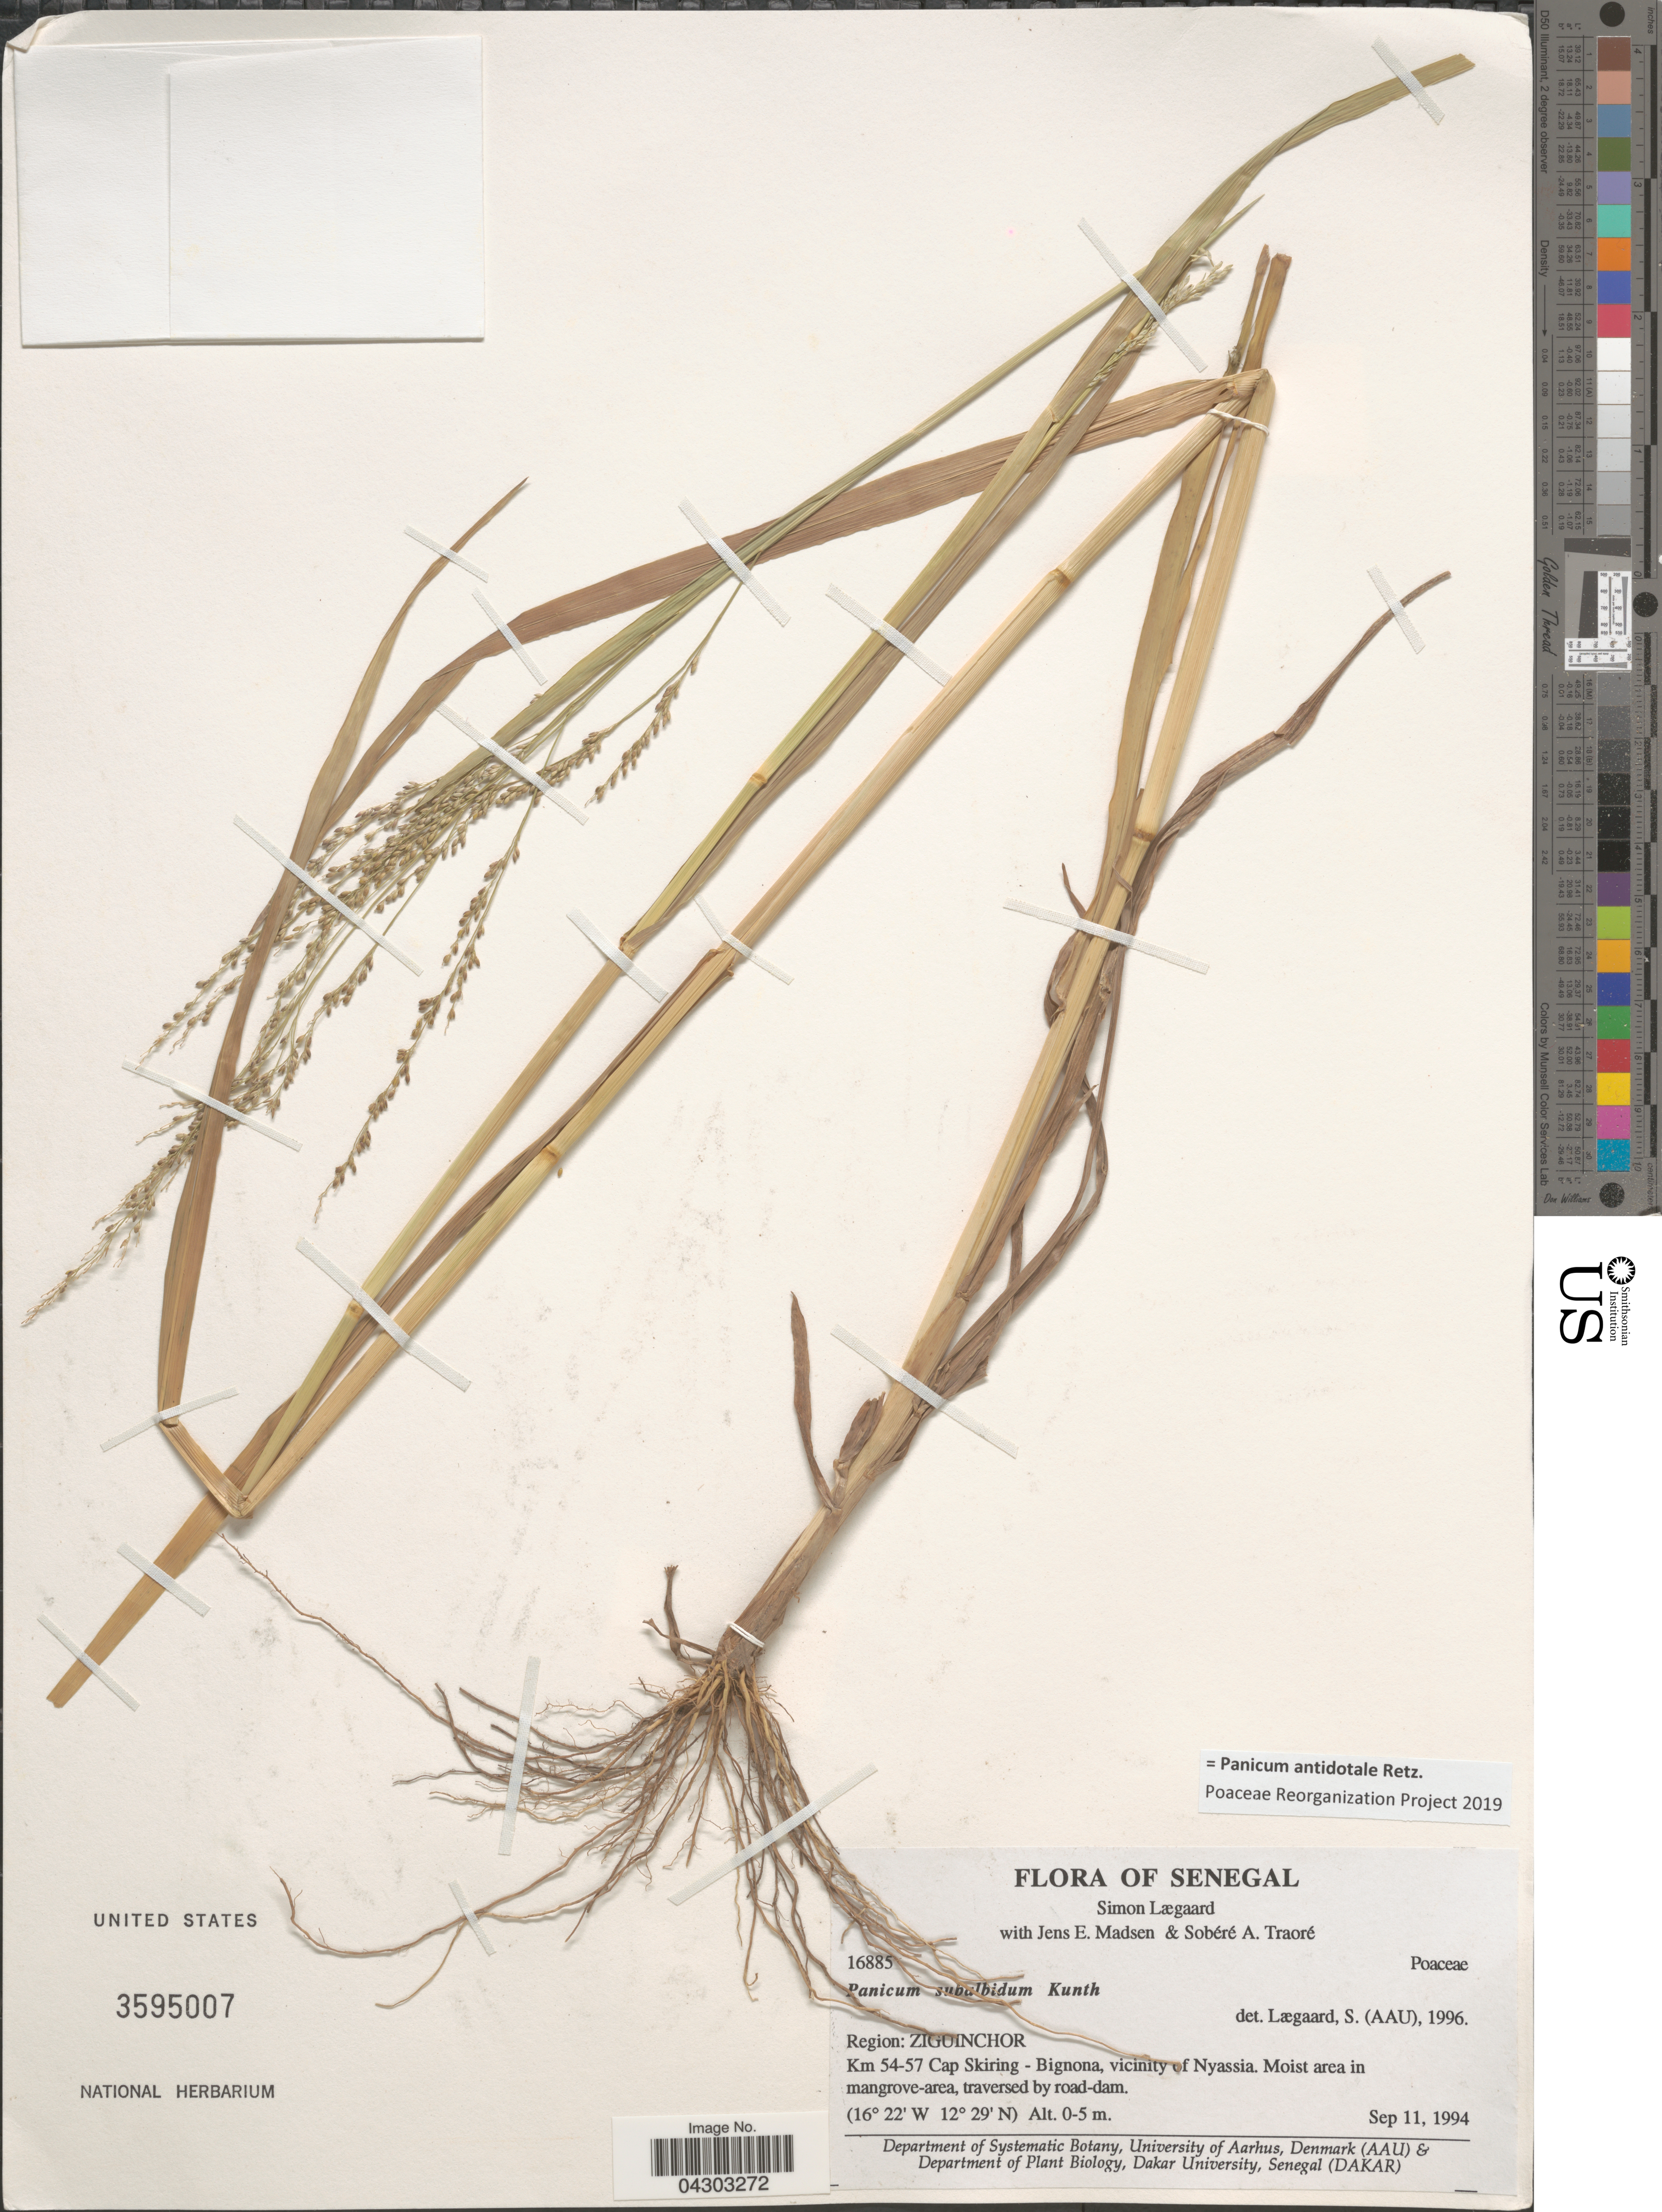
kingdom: Plantae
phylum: Tracheophyta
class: Liliopsida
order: Poales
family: Poaceae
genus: Panicum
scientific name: Panicum antidotale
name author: Retz.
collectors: S. Lægaard, J. E. Madsen & S. Traore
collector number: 16885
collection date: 1994-09-11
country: Senegal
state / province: Ziguinchor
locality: Region: Ziguinchor. Km 54-57 Cap Skiring - Bignona, vicinity of Nyassia.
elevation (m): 0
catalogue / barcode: US 3595007